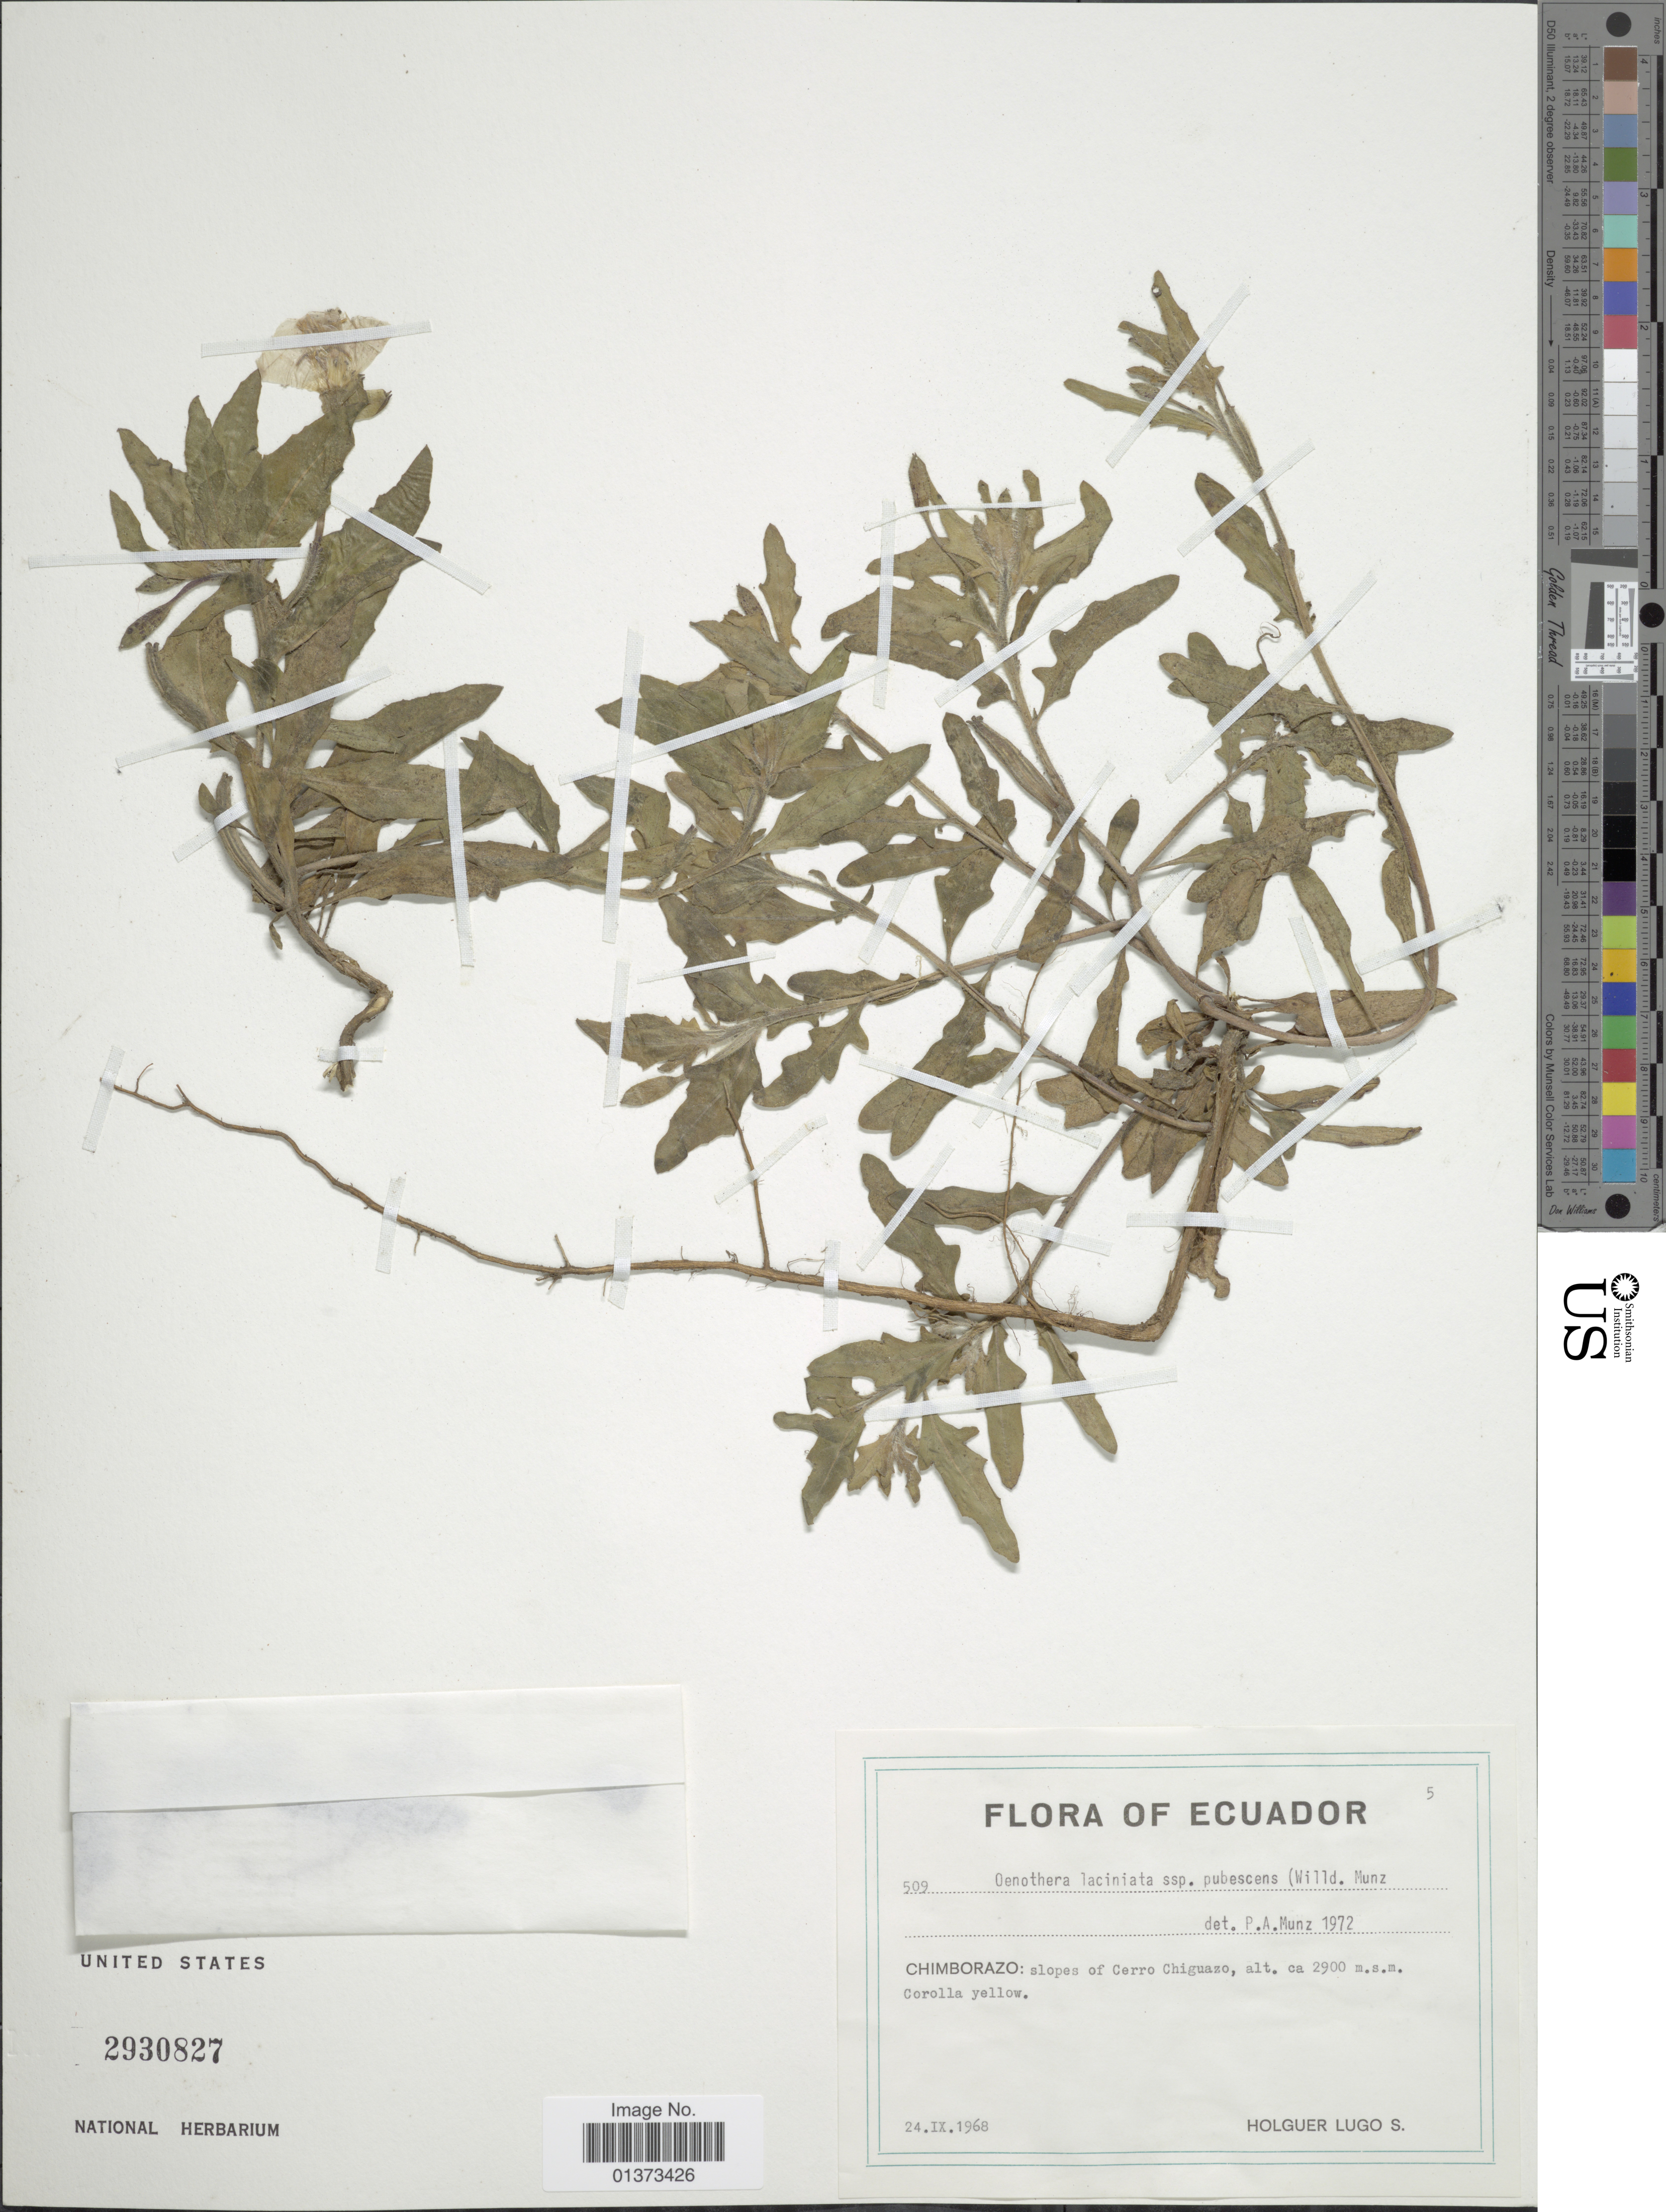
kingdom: Plantae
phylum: Tracheophyta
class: Magnoliopsida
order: Myrtales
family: Onagraceae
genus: Oenothera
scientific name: Oenothera laciniata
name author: Hill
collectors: H. Lugo S.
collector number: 509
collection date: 1968-09-24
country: Ecuador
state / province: Chimborazo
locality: Slopes of Cerro Chiguazo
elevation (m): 2900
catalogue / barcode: US 2930827